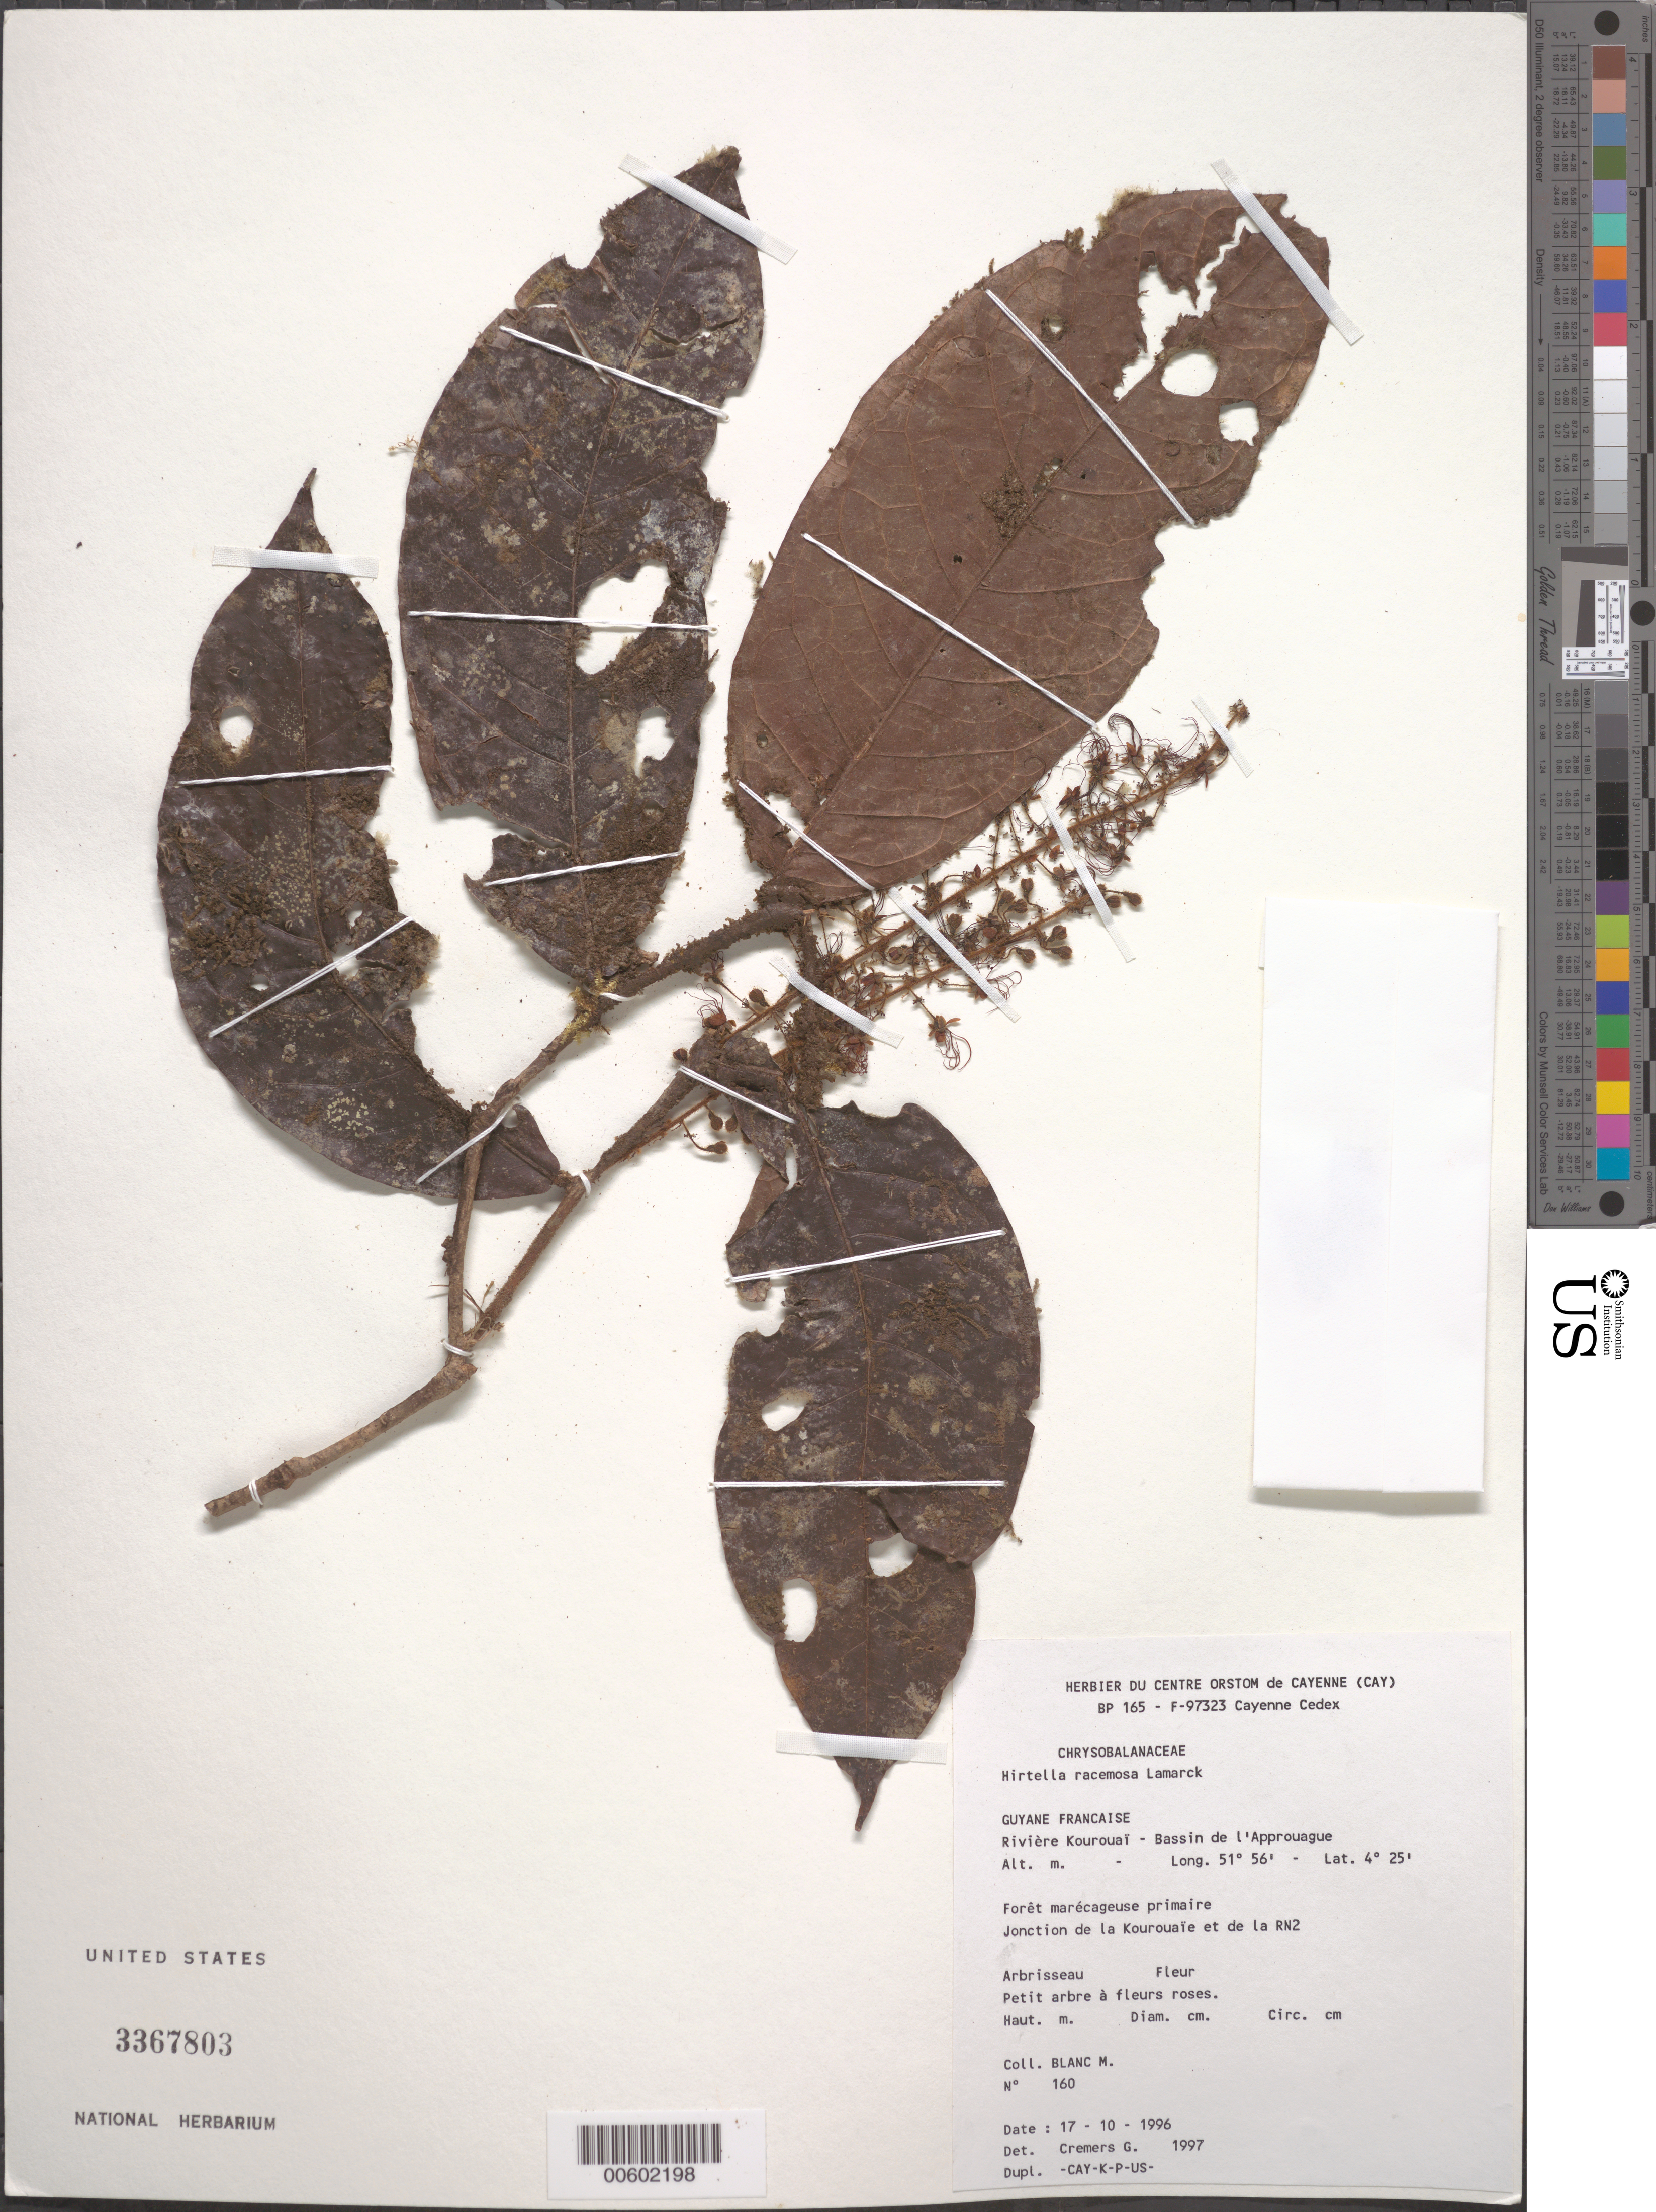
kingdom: Plantae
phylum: Tracheophyta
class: Magnoliopsida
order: Malpighiales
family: Chrysobalanaceae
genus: Hirtella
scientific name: Hirtella racemosa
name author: Lam.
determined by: Cremers, Georges A.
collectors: M. Blanc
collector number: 160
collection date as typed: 17-Oct-96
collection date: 1996-10-17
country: French Guiana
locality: Kourouaï R., Bassin de L'Approuague; jonction de la Kourouie et de la RN2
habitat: Primary forest, marshy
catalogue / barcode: US 3367803